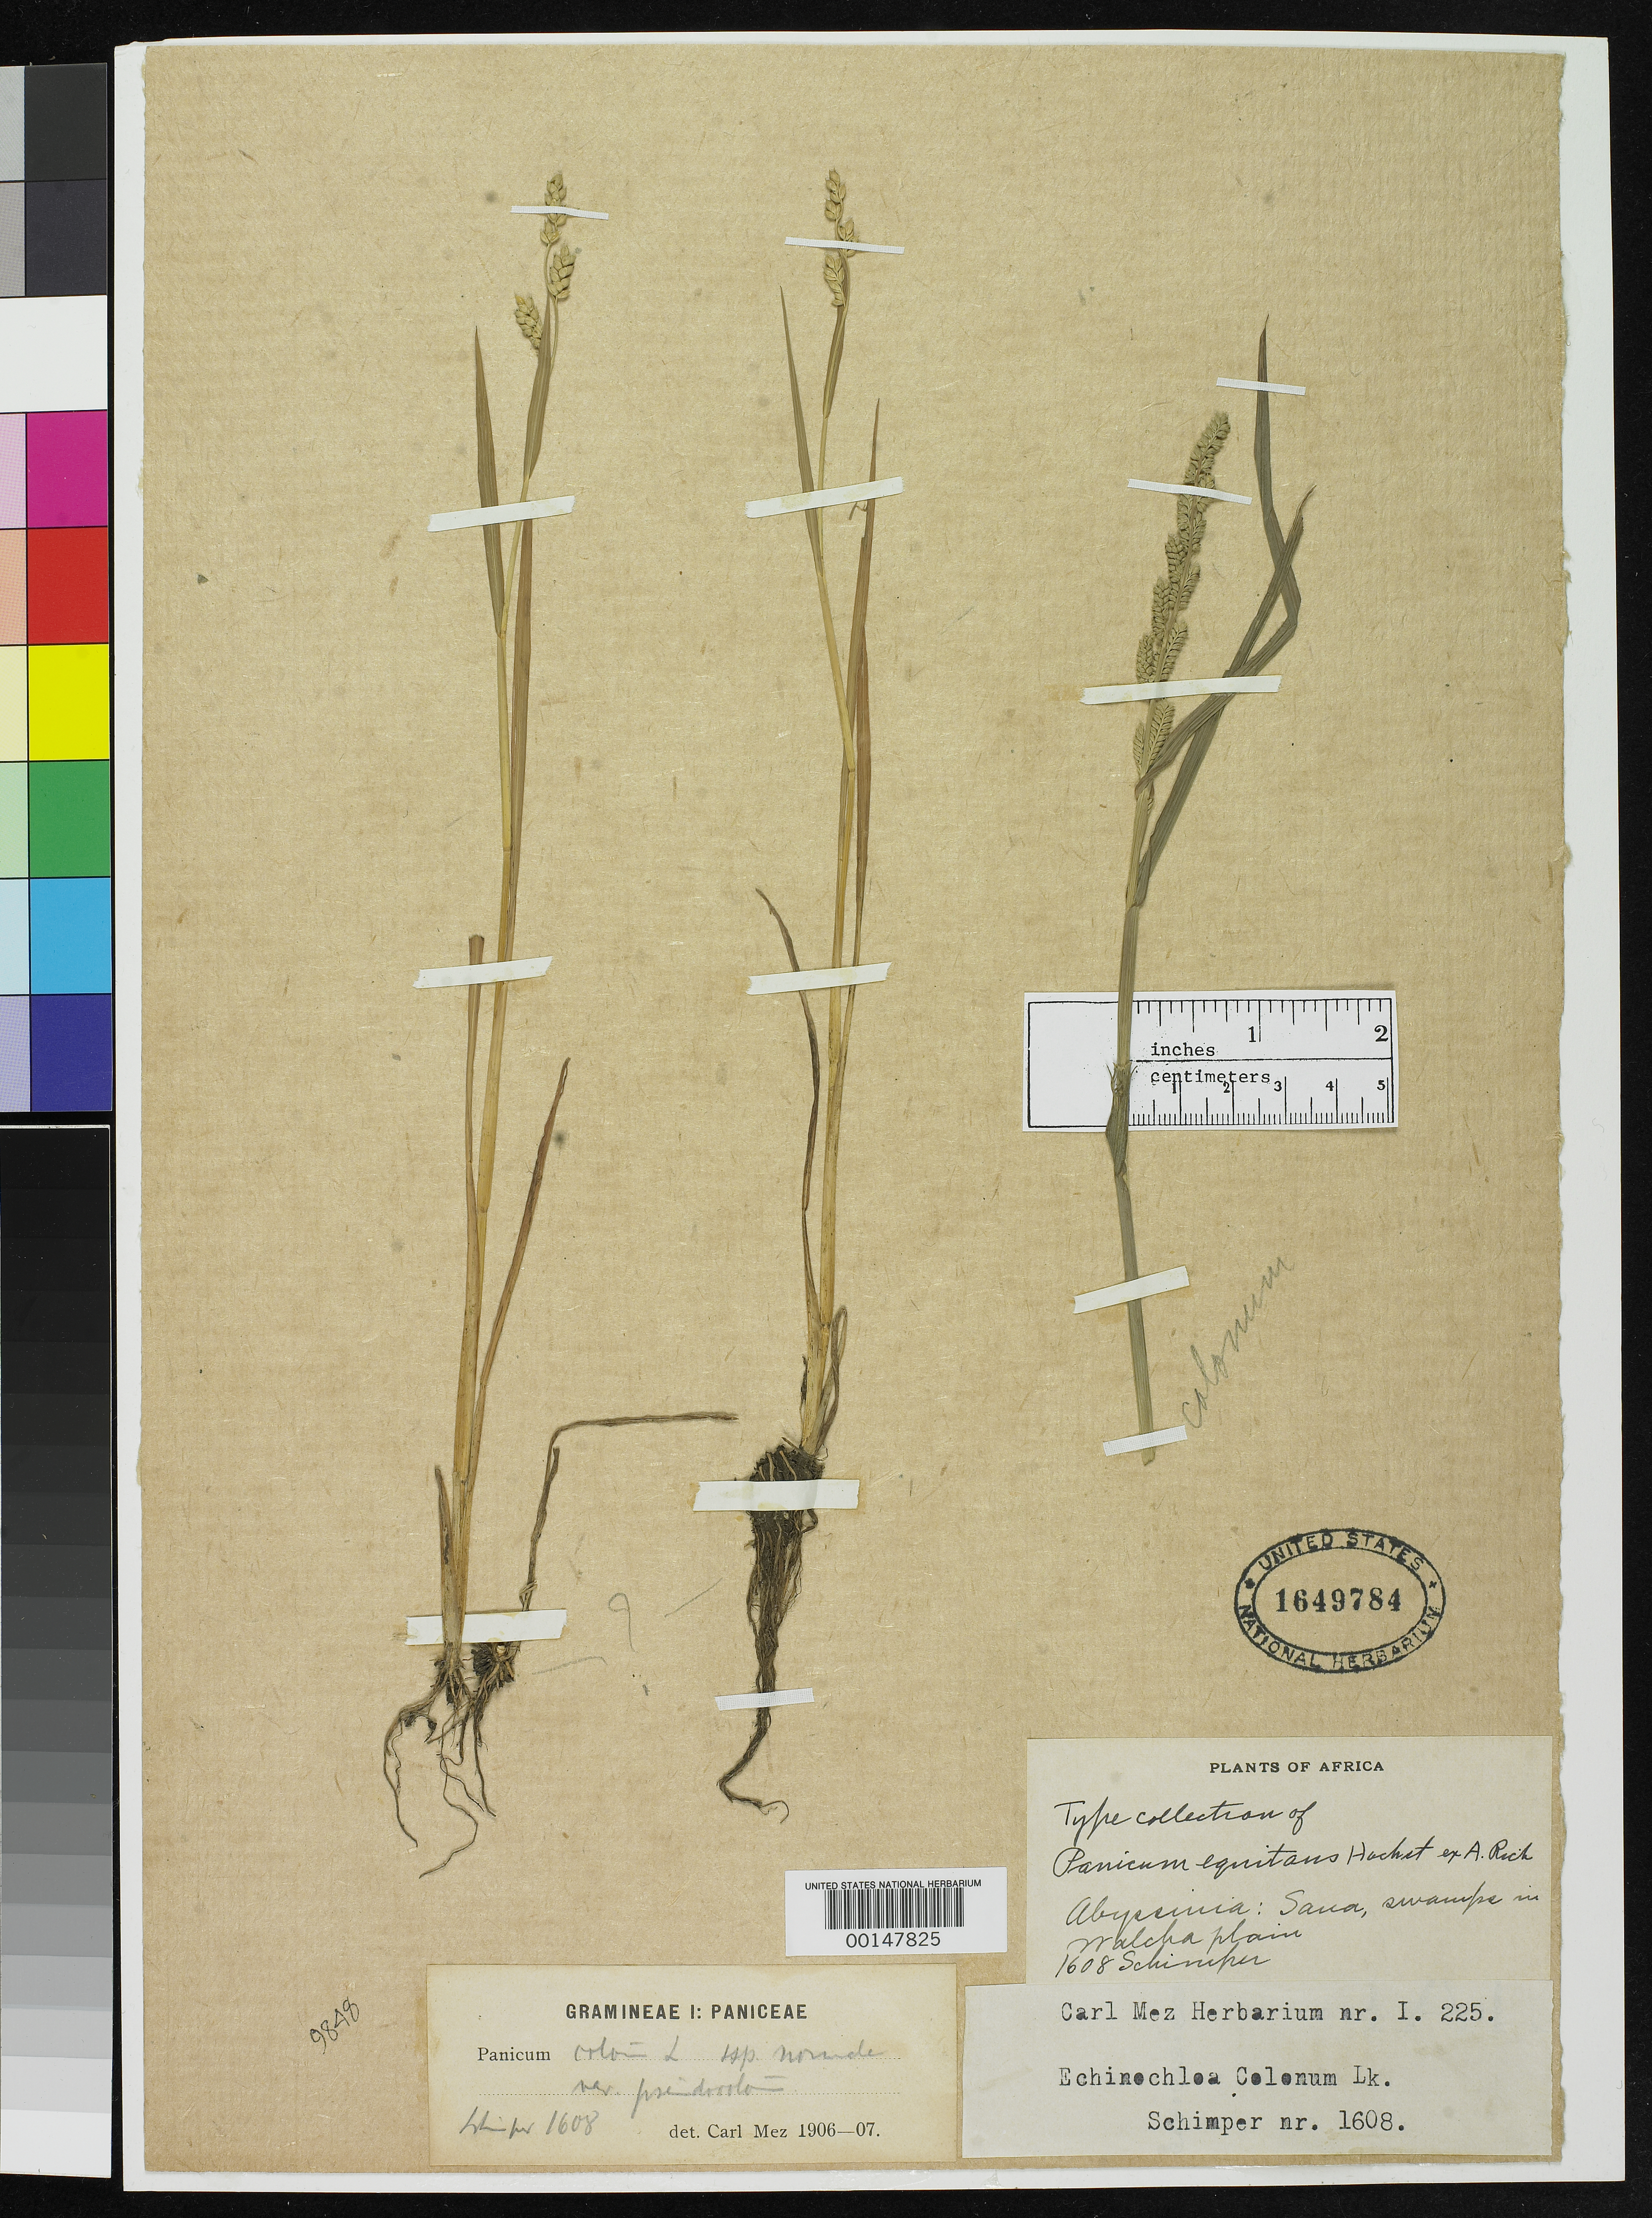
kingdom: Plantae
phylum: Tracheophyta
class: Liliopsida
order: Poales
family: Poaceae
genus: Panicum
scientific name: Panicum equitans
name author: Hochst. ex A. Rich.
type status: Isotype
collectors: G. W. Schimper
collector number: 1608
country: Ethiopia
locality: Sana, Walcha Mountain.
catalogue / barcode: US 1649784